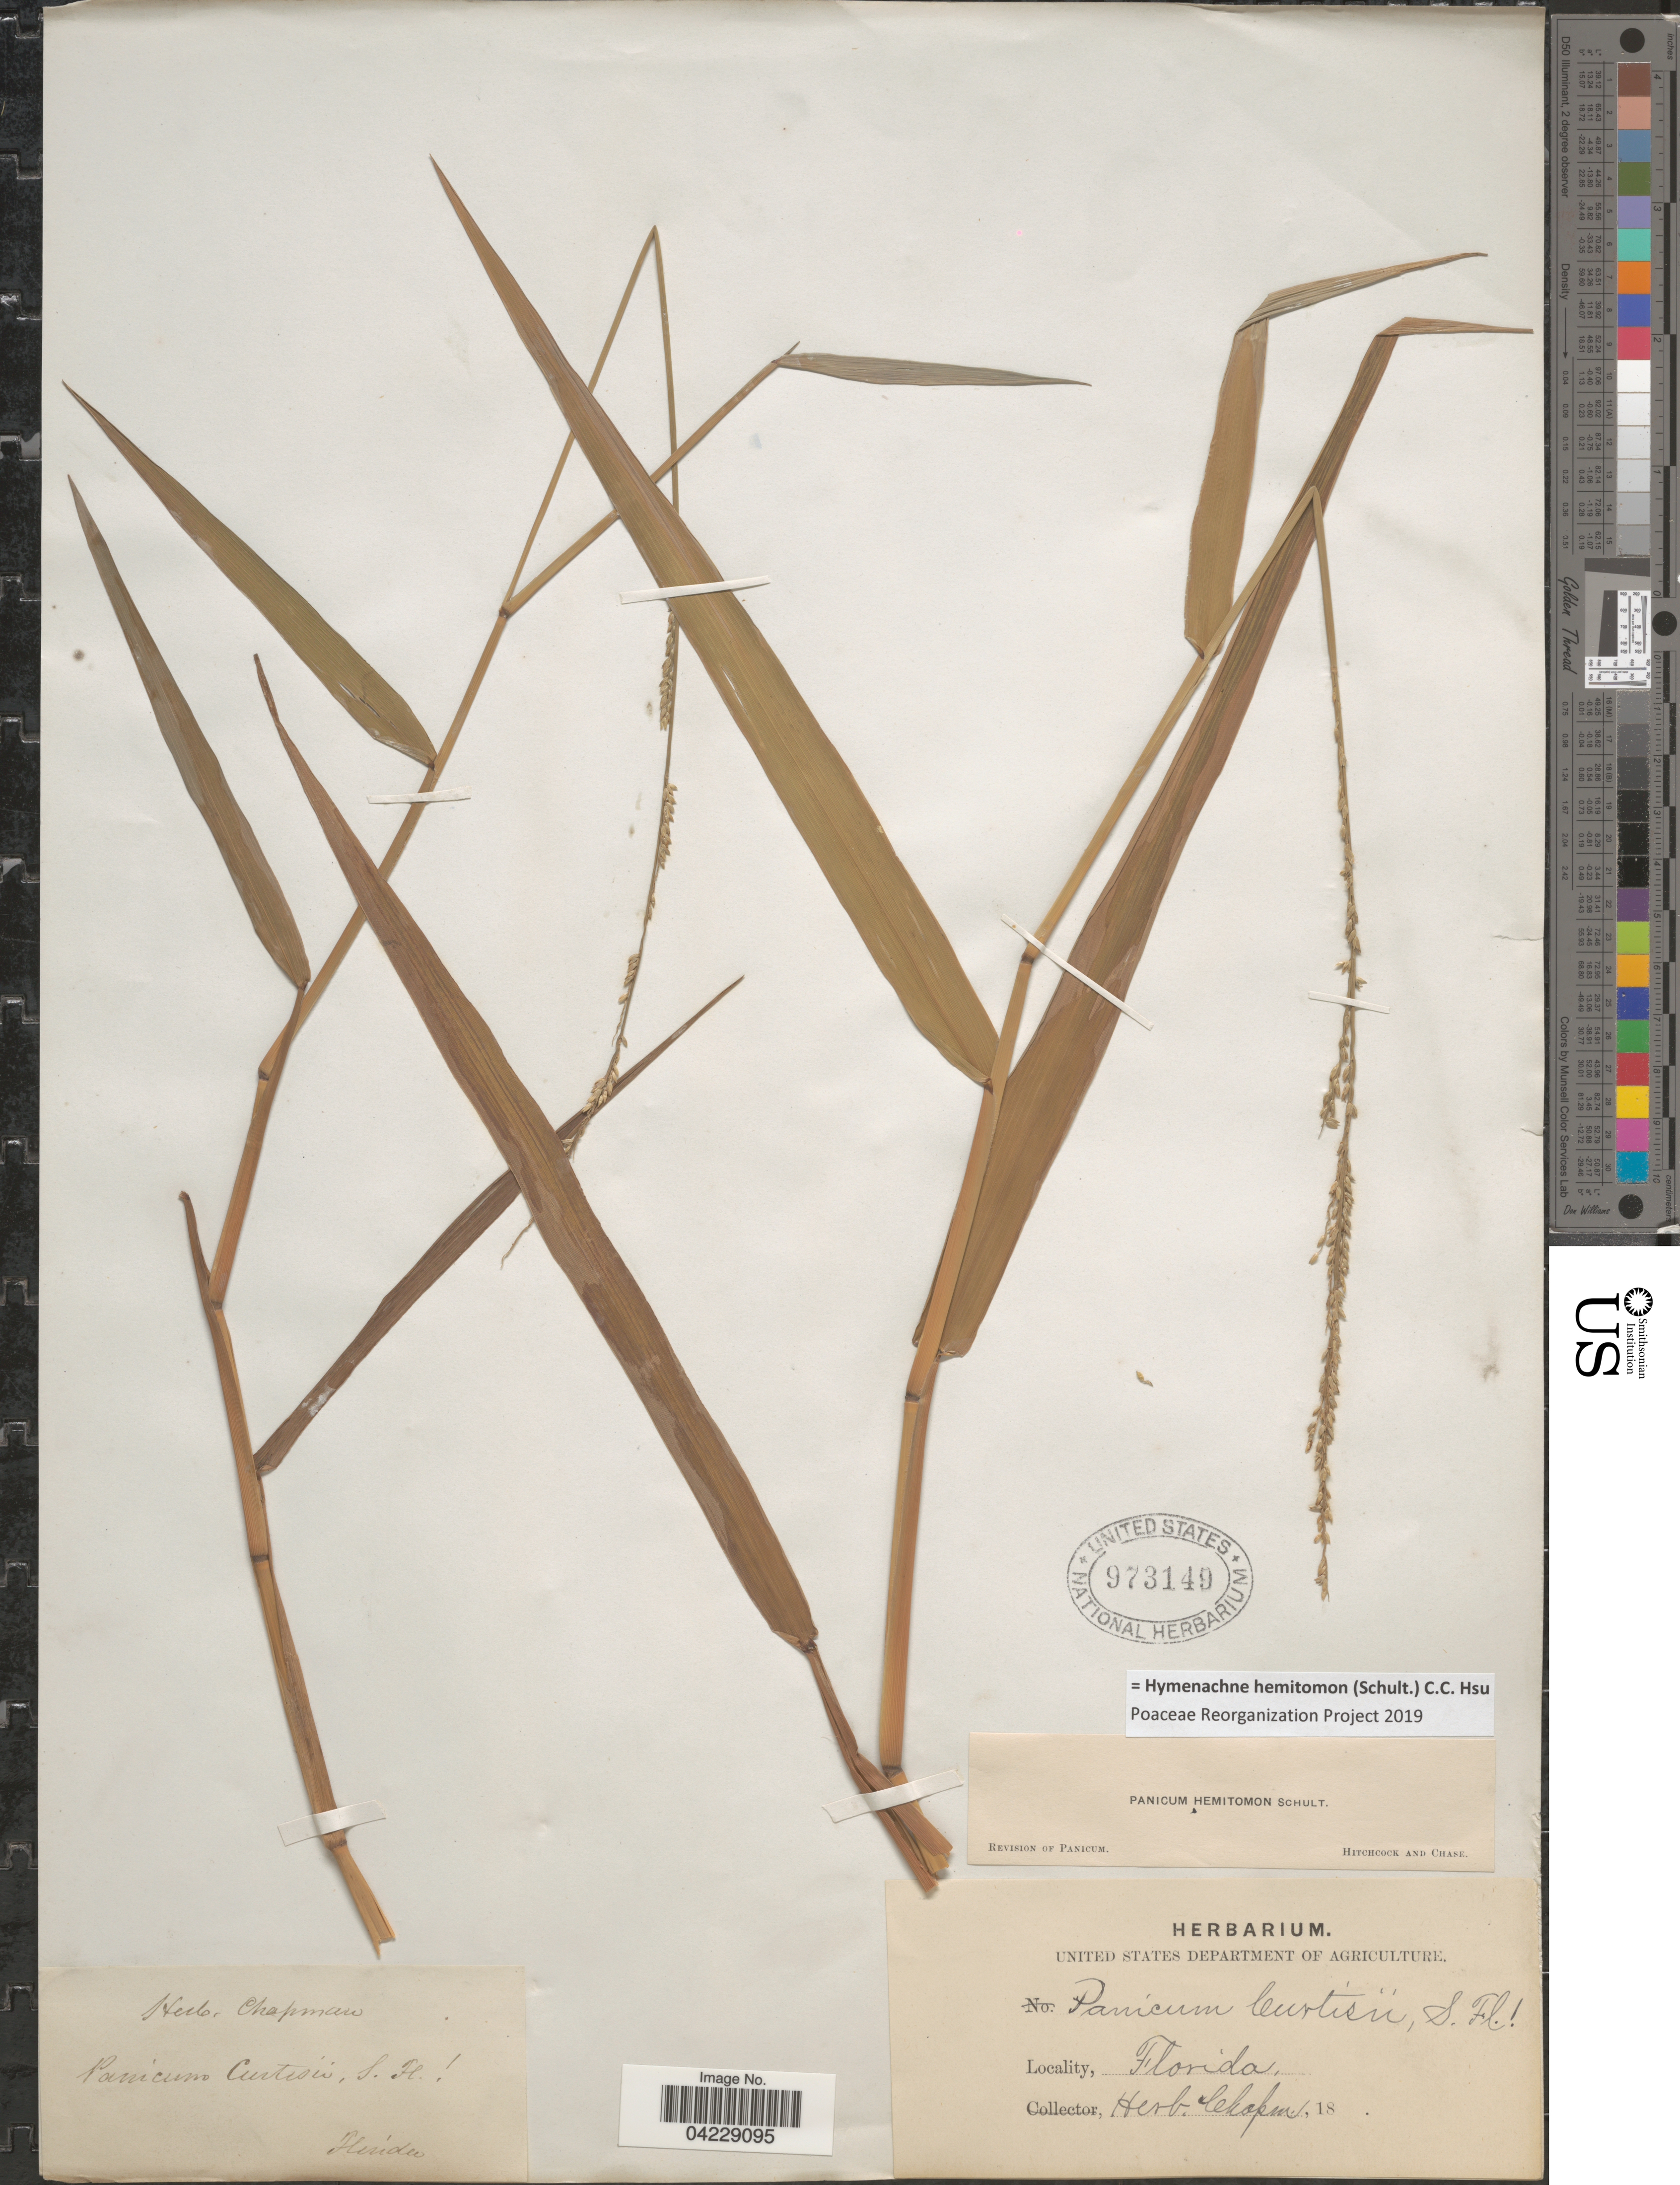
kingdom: Plantae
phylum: Tracheophyta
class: Liliopsida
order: Poales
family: Poaceae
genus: Hymenachne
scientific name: Hymenachne hemitomon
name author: (Schult.) C. C. Hsu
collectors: ex herb. Chapman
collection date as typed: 18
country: United States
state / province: Florida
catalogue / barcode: US 973149